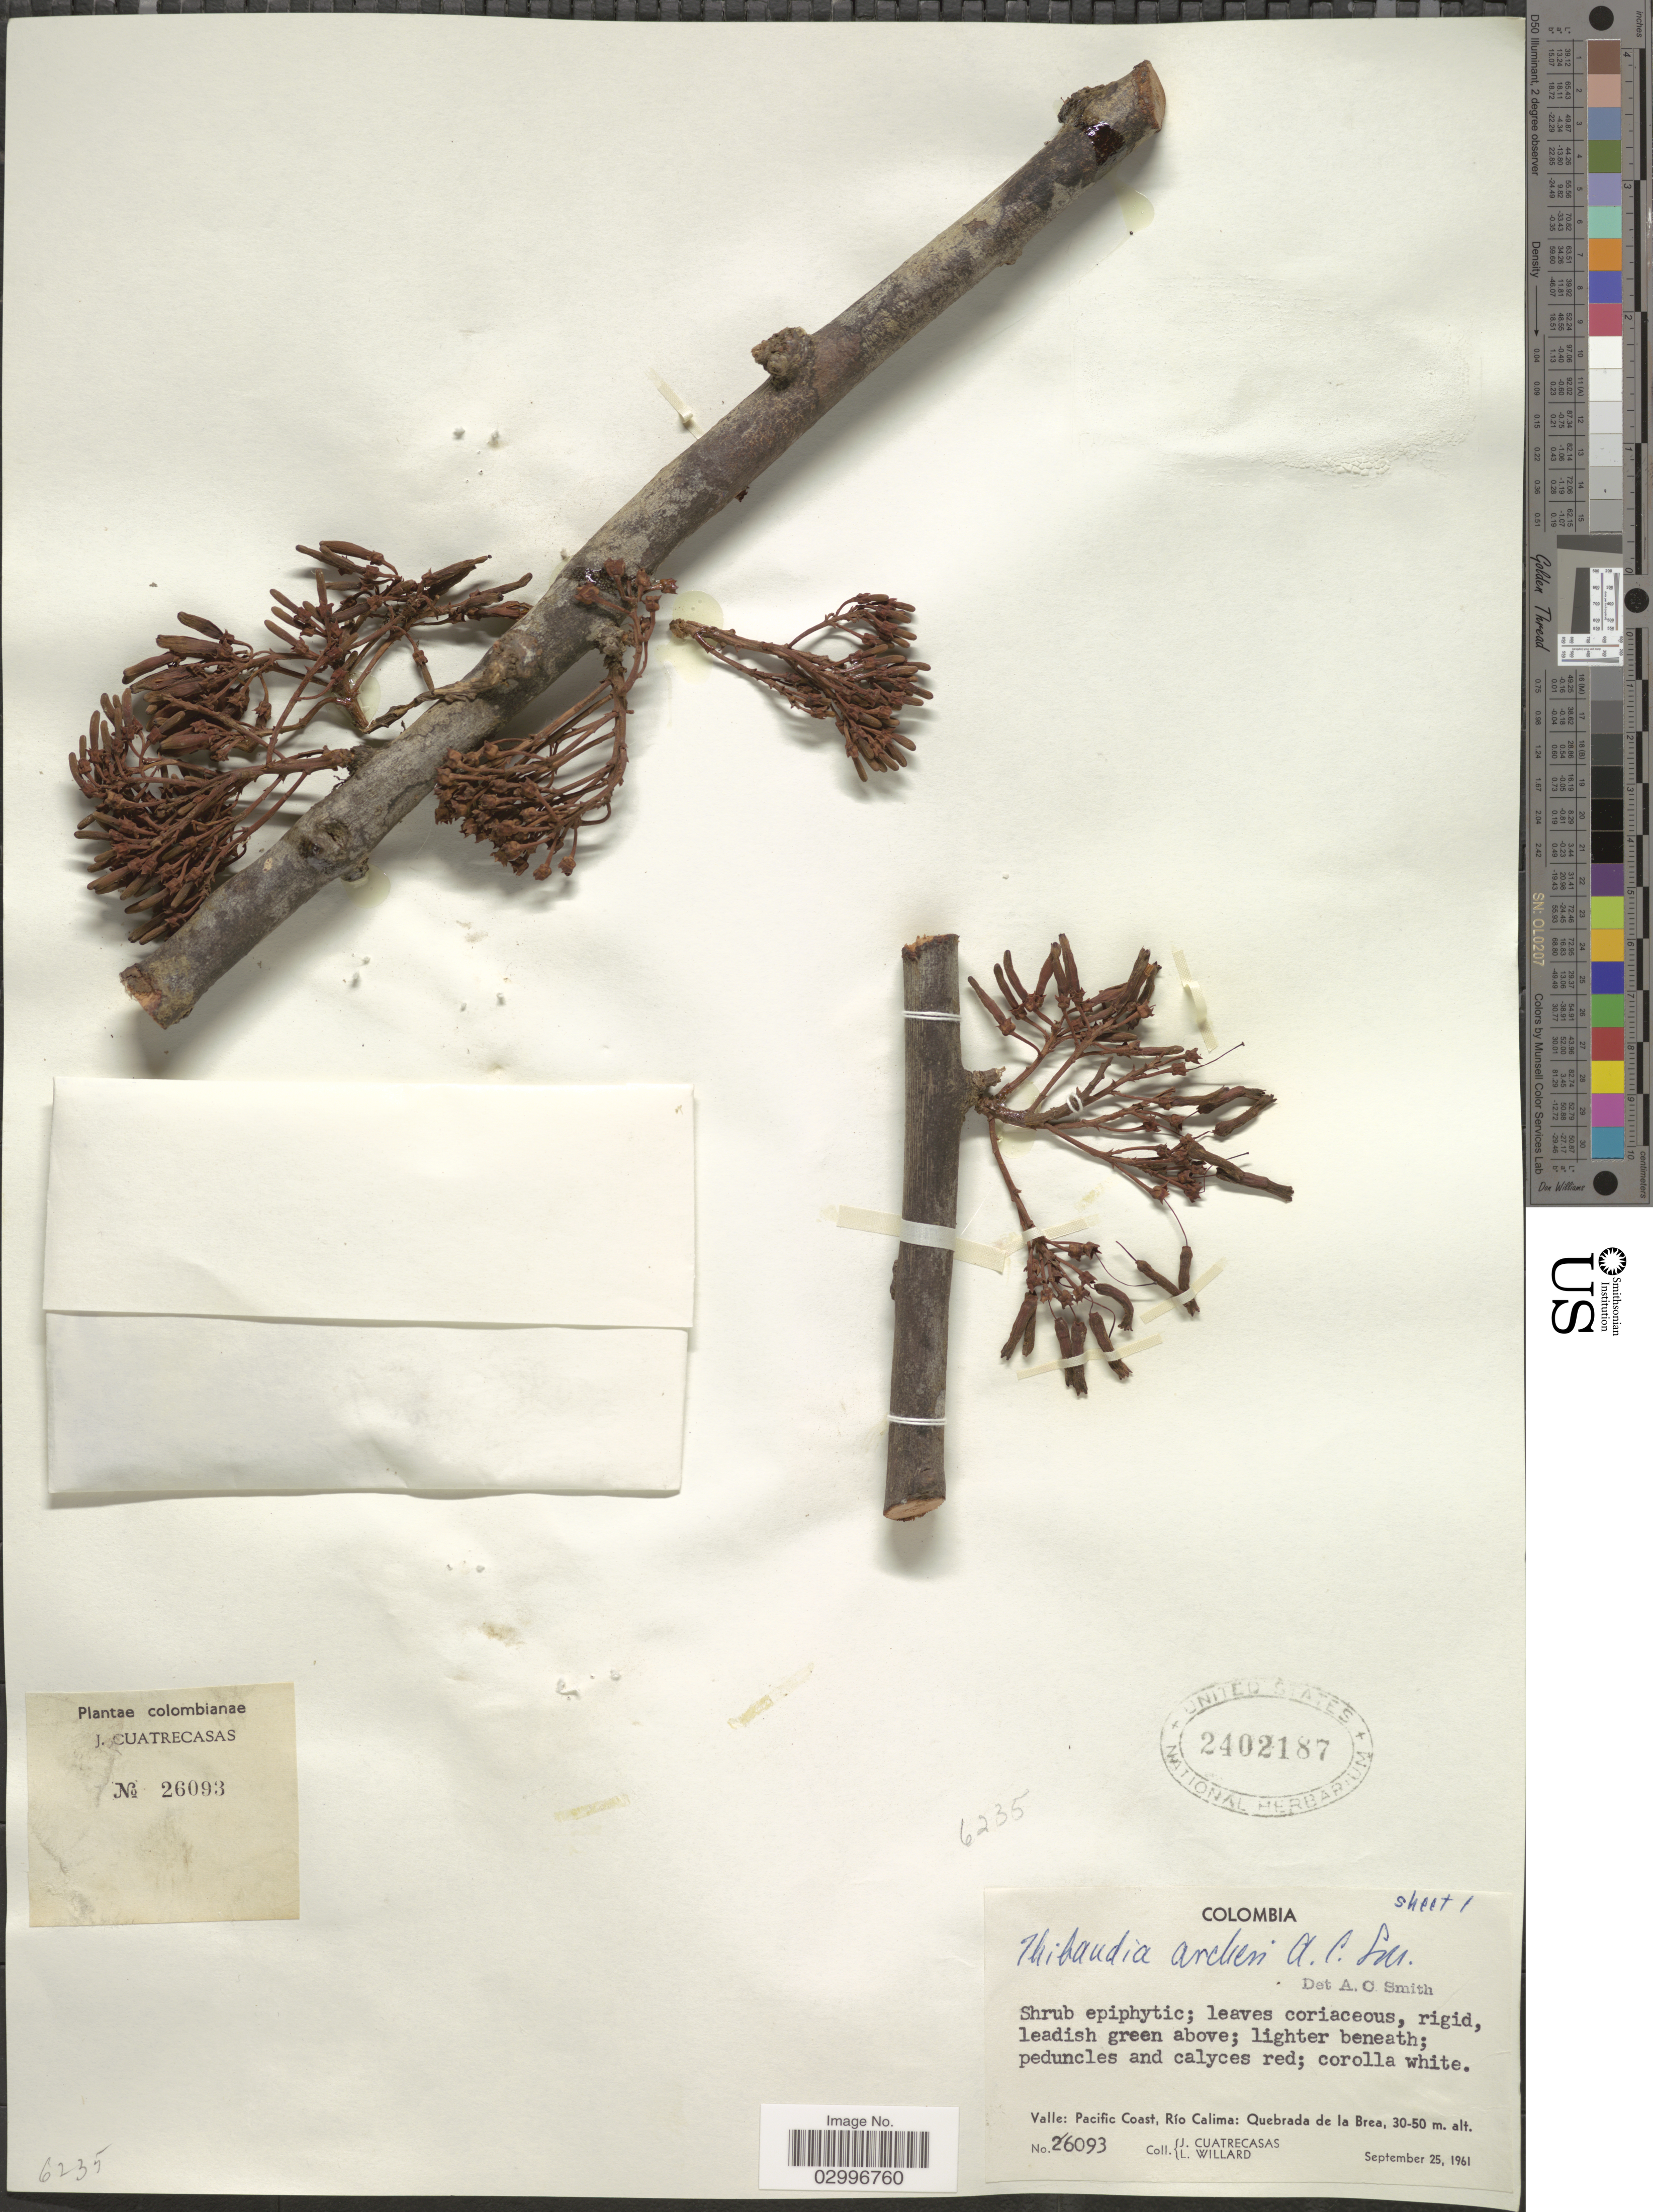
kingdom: Plantae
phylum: Tracheophyta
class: Magnoliopsida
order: Ericales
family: Ericaceae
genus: Thibaudia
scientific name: Thibaudia archeri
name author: A.C. Sm.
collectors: J. Cuatrecasas & L. Willard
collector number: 26093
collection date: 1961-09-25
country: Colombia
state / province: Valle del Cauca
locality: Valle: Pacific Coast, Río Calima: Quebrada de la Brea.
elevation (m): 30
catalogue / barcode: US 2402187